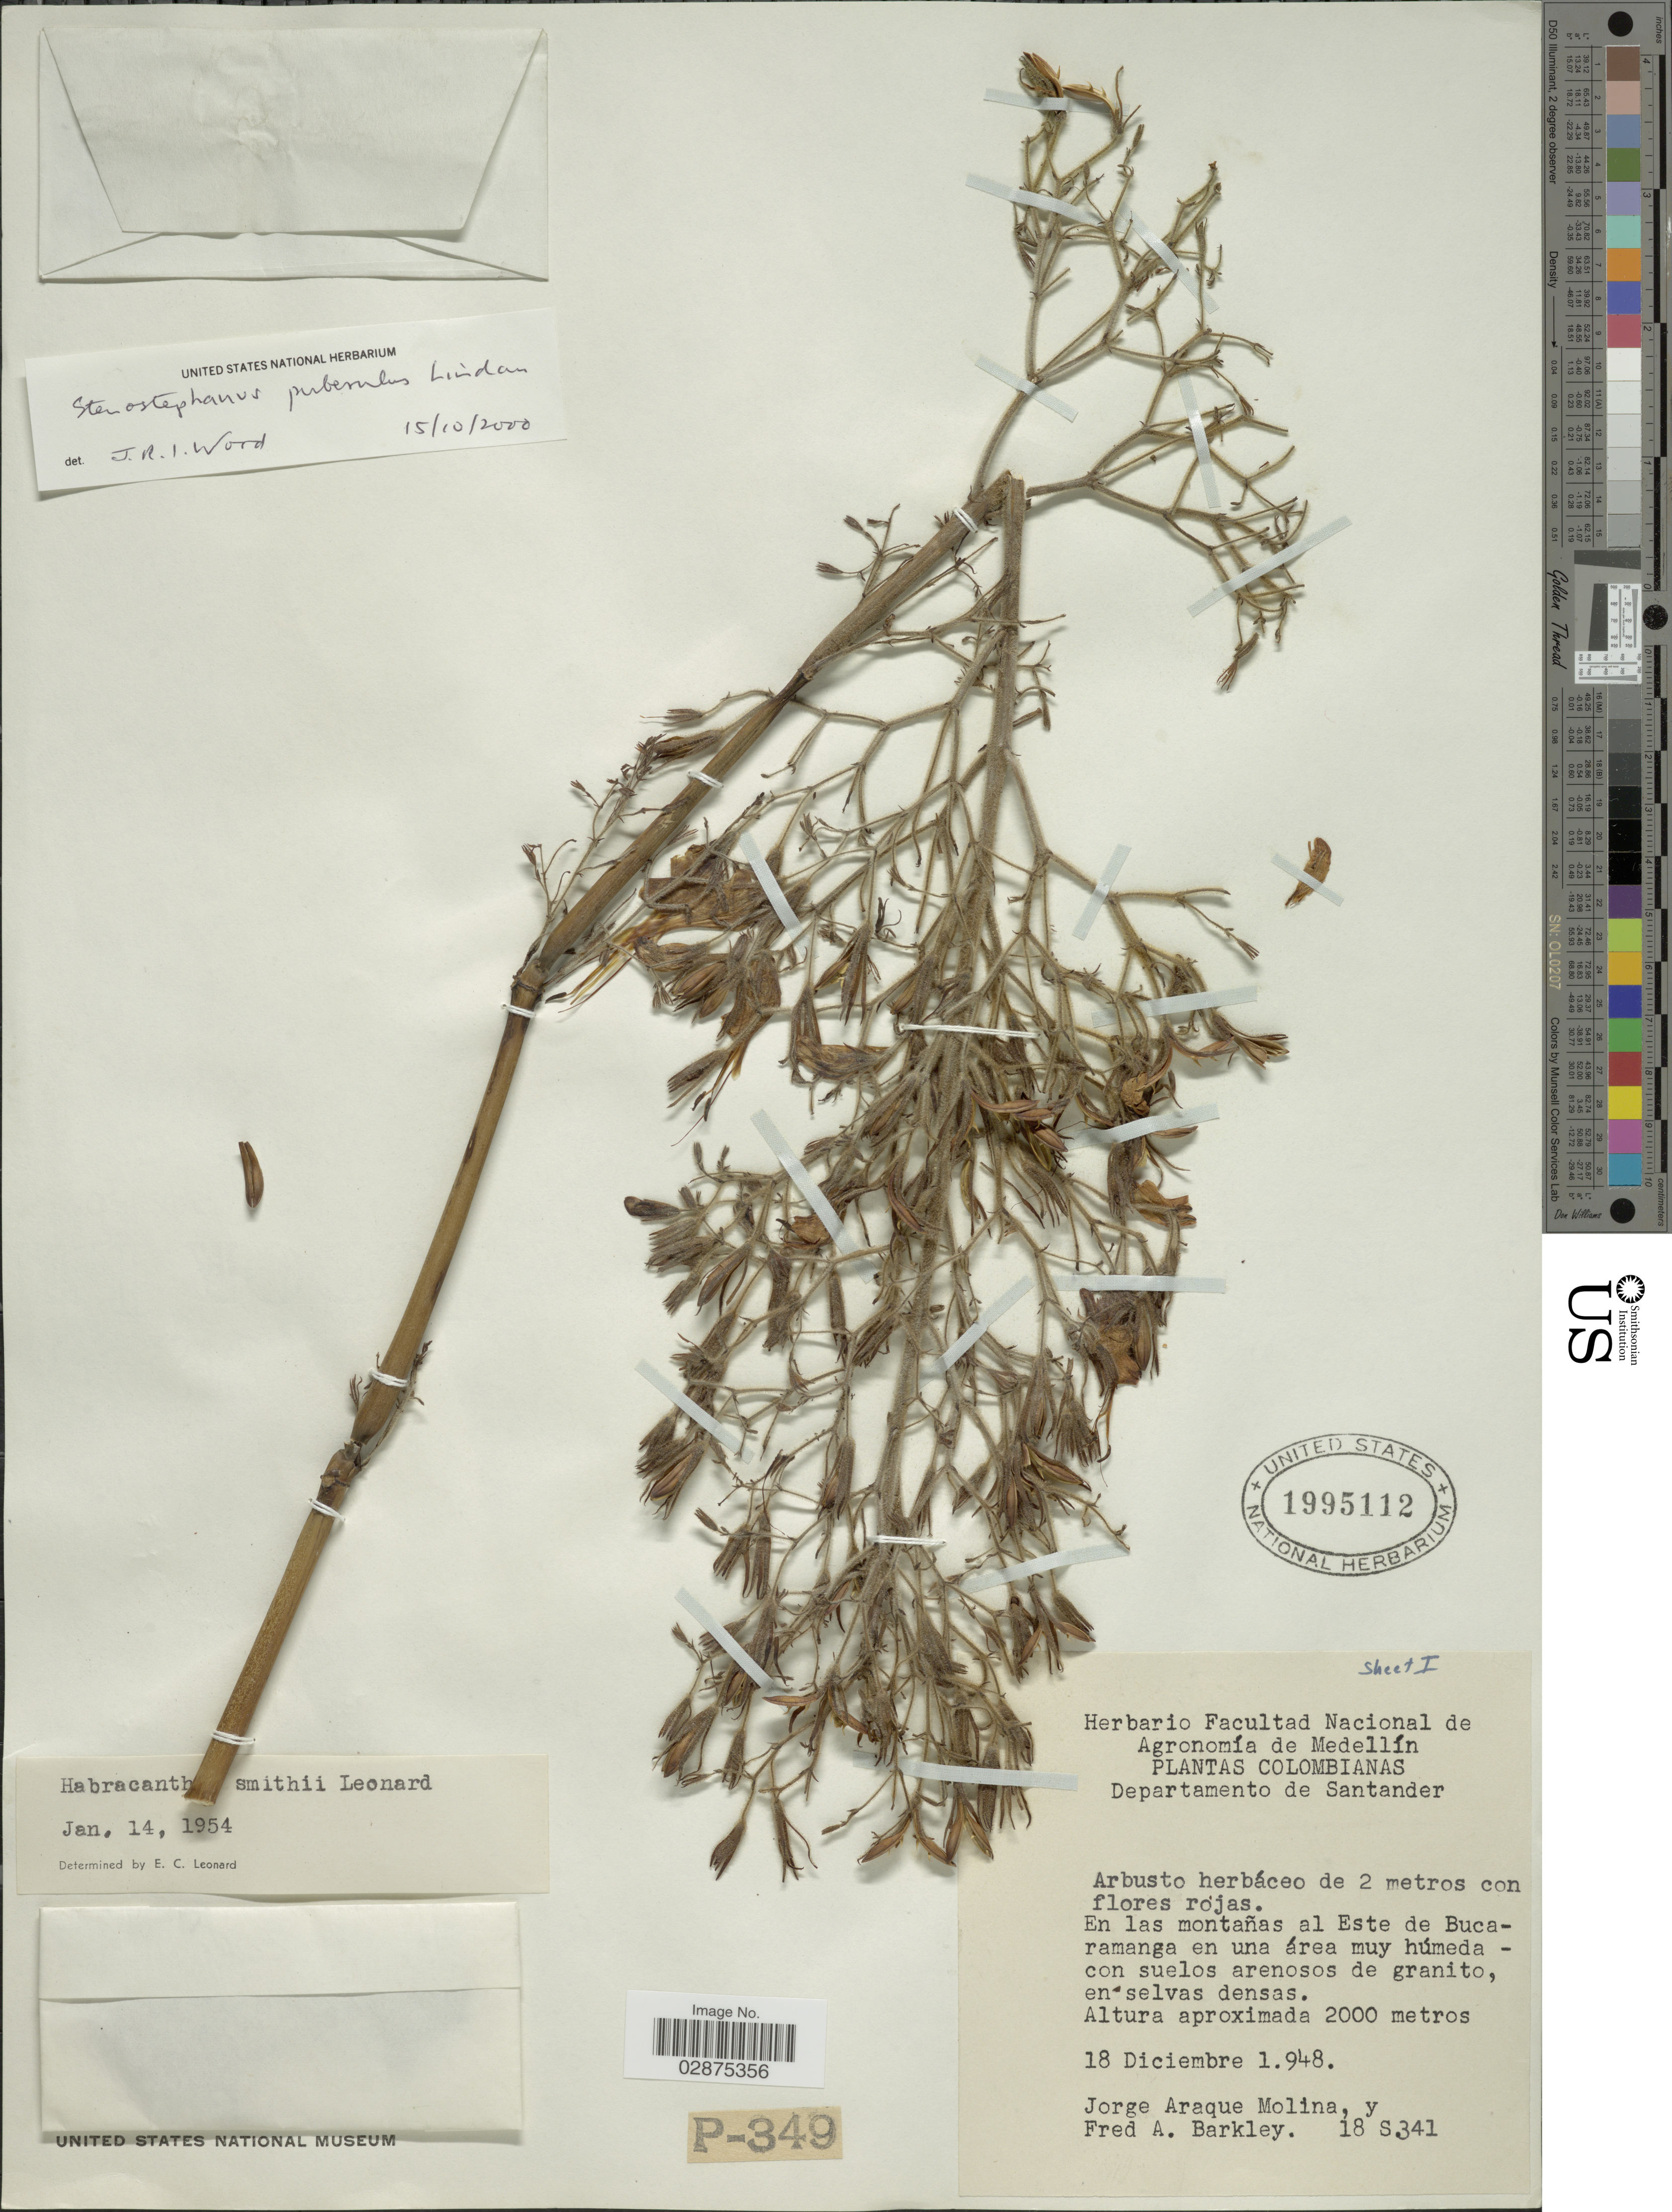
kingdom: Plantae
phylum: Tracheophyta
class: Magnoliopsida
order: Lamiales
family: Acanthaceae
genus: Stenostephanus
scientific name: Stenostephanus puberulus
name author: Lindau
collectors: J. A. Molina & F. A. Barkley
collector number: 18S341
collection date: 1948-12-18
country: Colombia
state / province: Santander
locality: Departamento de Santander. En las montañas al Este de Bucaramanga en una área muy húmeda - con suelos arenoso de granito, en selvas densas.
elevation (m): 2000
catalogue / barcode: US 1995112